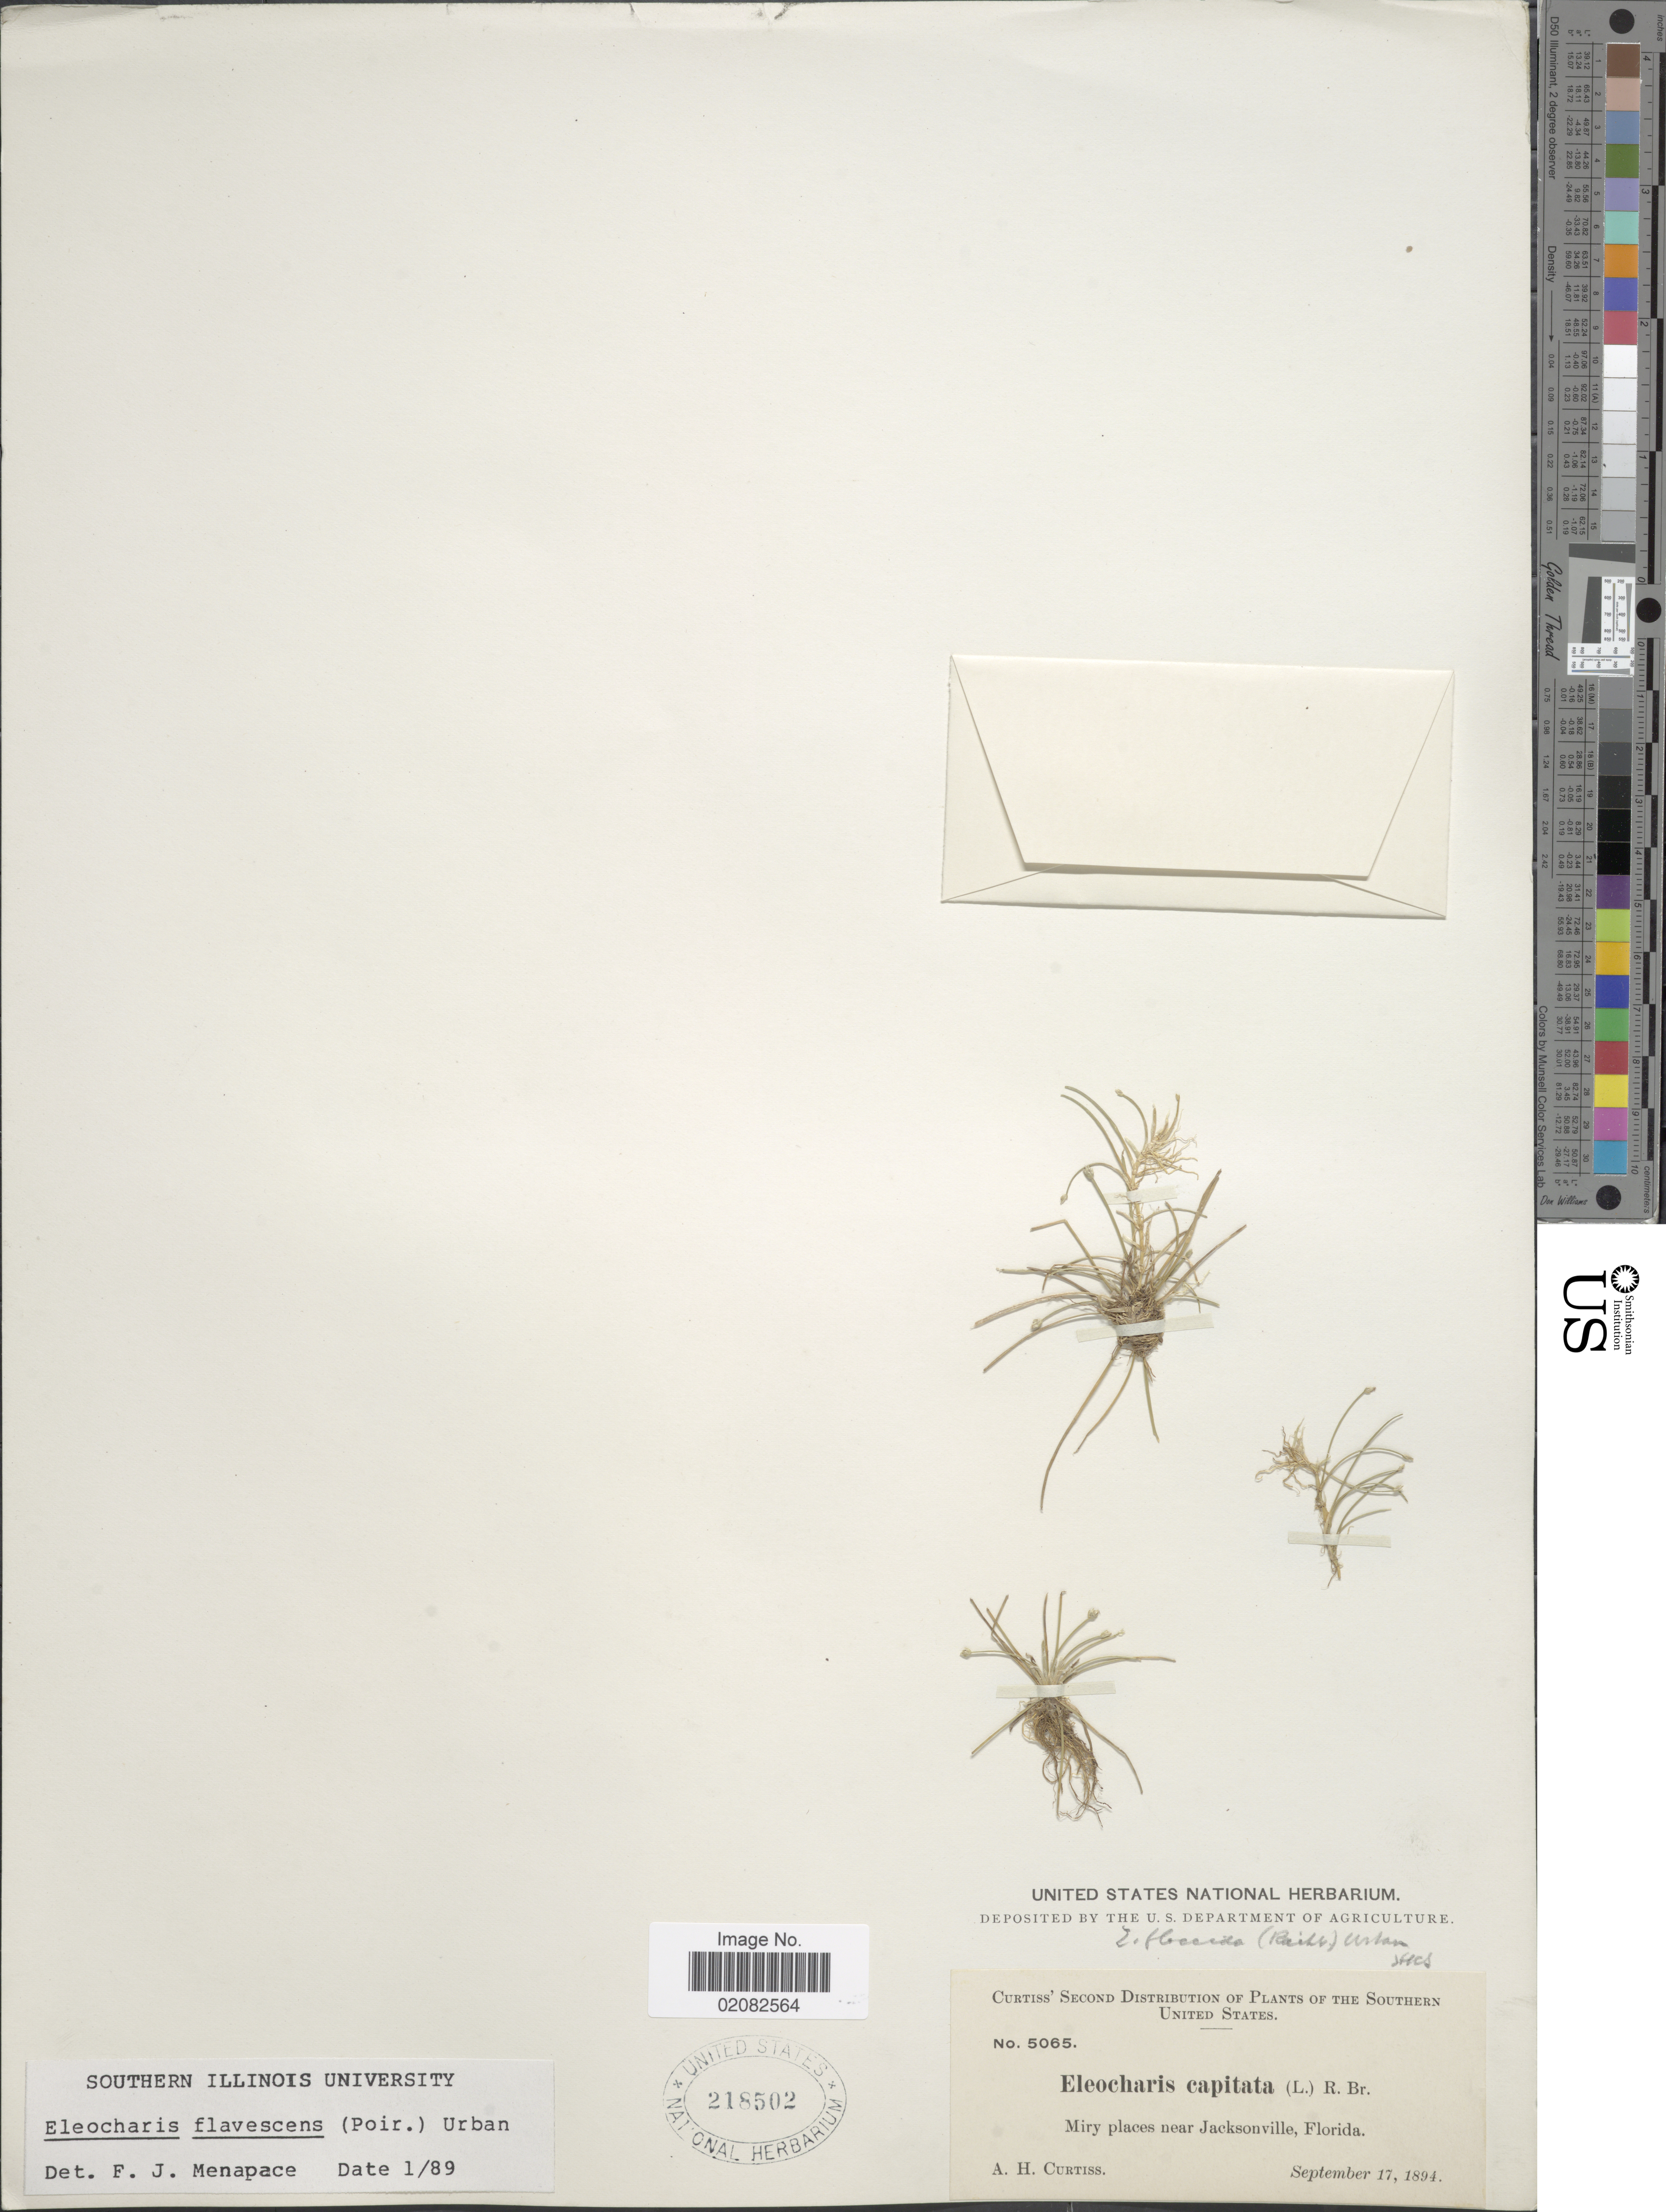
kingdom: Plantae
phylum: Tracheophyta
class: Liliopsida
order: Poales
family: Cyperaceae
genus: Eleocharis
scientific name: Eleocharis flavescens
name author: (Poir.) Urb.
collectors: A. H. Curtiss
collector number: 5065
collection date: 1894-09-17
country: United States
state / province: Florida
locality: Southern United States, near Jacksonville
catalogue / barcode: US 218502